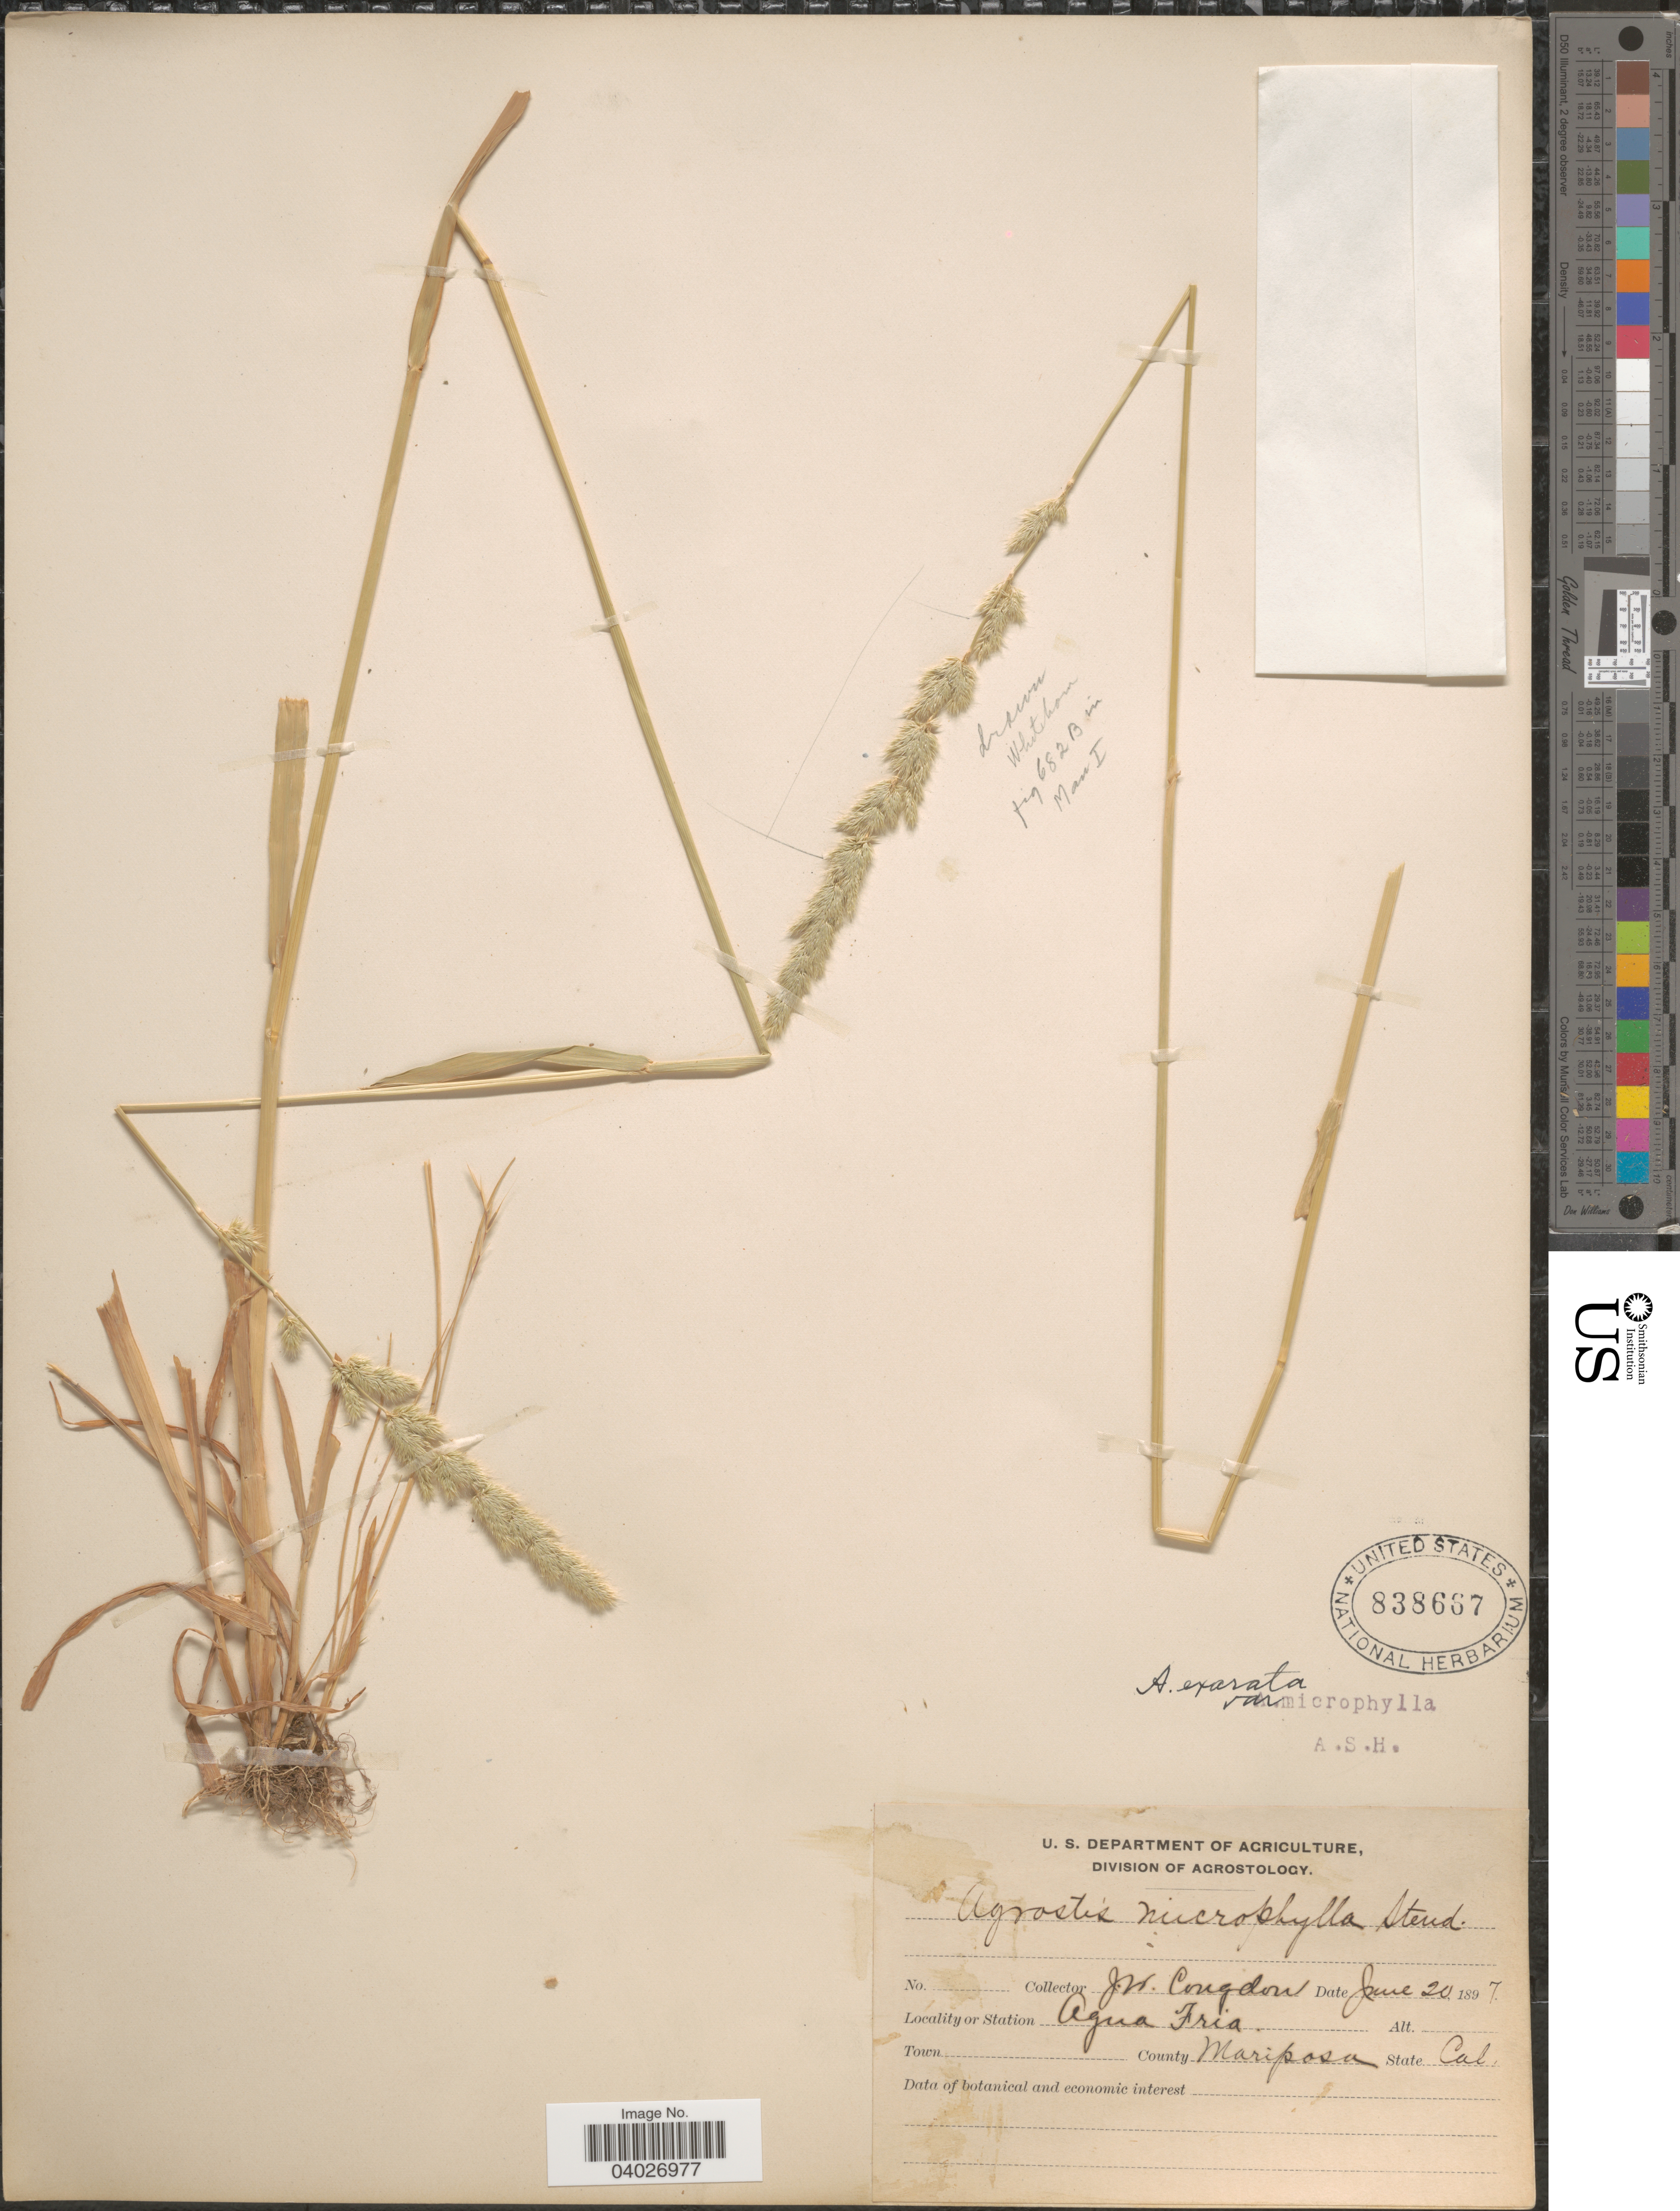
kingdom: Plantae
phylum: Tracheophyta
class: Liliopsida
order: Poales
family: Poaceae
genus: Agrostis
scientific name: Agrostis microphylla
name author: Steud.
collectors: J. W. Congdon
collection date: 1897-06-20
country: United States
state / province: California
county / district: Mariposa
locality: Agua Fria. County Mariposa.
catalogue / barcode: US 838667